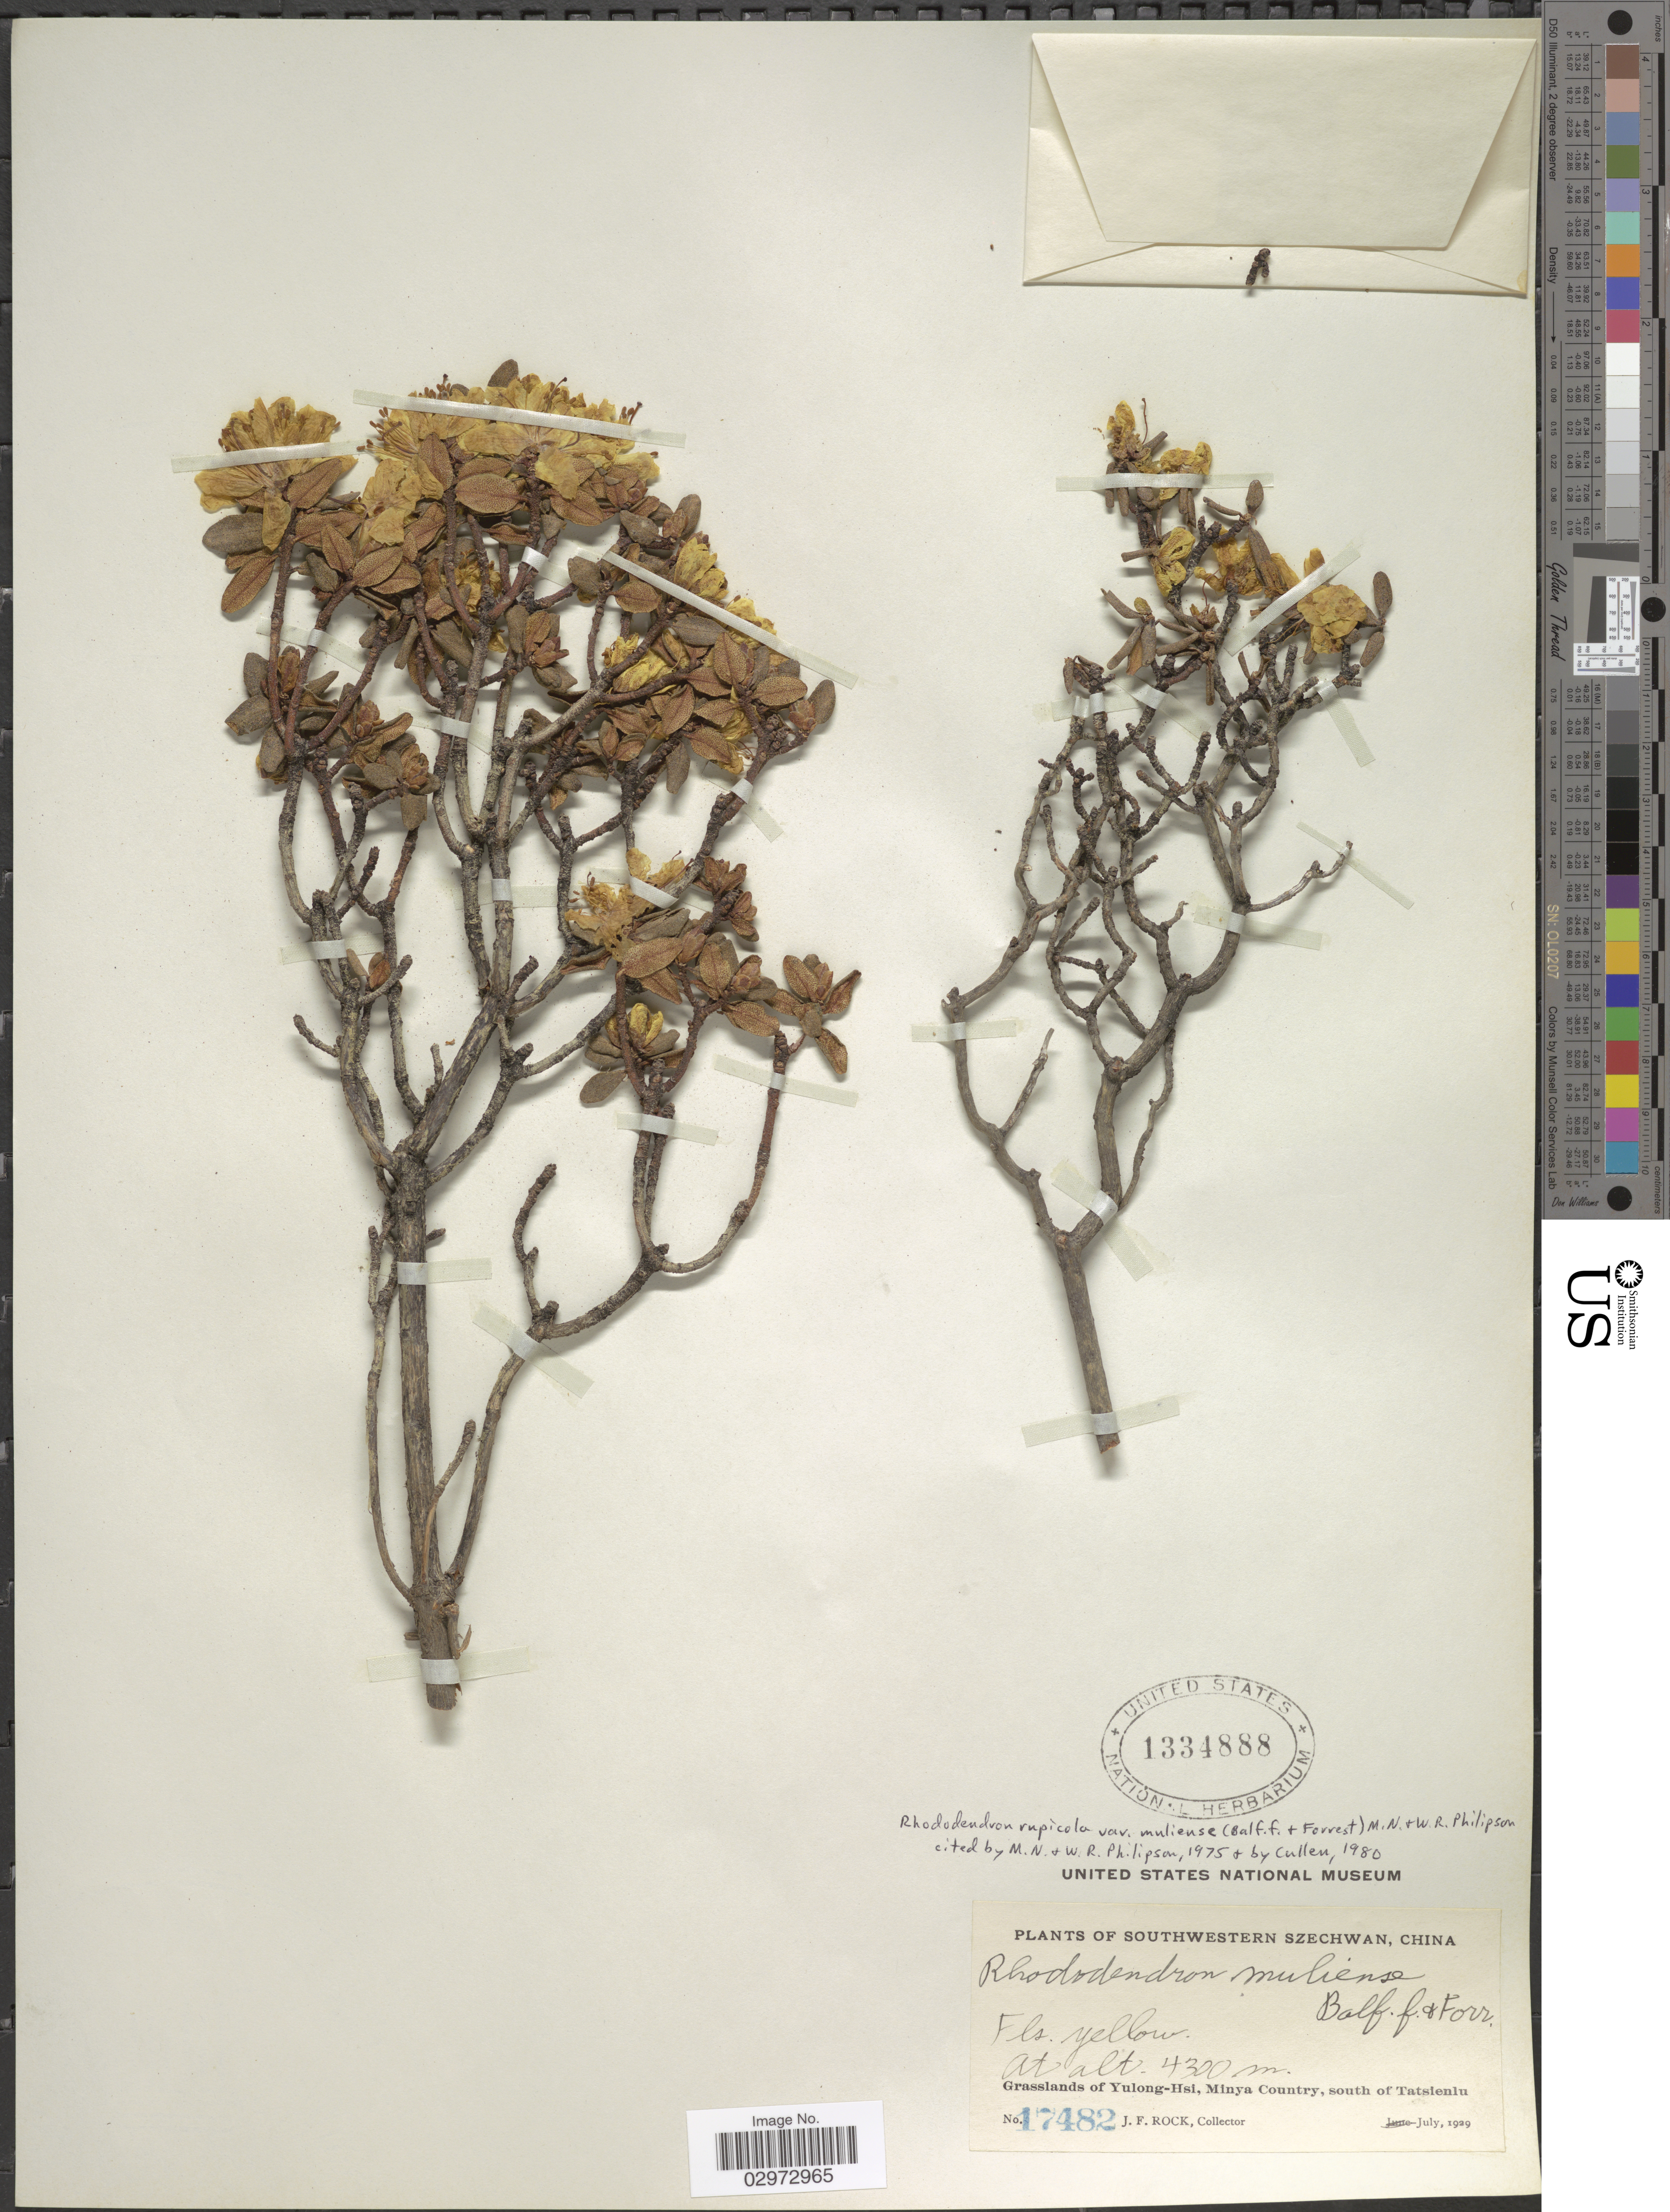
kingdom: Plantae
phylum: Tracheophyta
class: Magnoliopsida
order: Ericales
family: Ericaceae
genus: Rhododendron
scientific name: Rhododendron rupicola var. muliense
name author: (Balf. f. & Forrest) Philipson & M. N. Philipson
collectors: J. Rock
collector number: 17482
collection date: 1929-07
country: China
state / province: Sichuan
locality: Southwestern Szechwan, Grasslands of Yulong-Hsi, Minya County, south of Tatsienlu.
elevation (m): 4300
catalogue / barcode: US 1334888